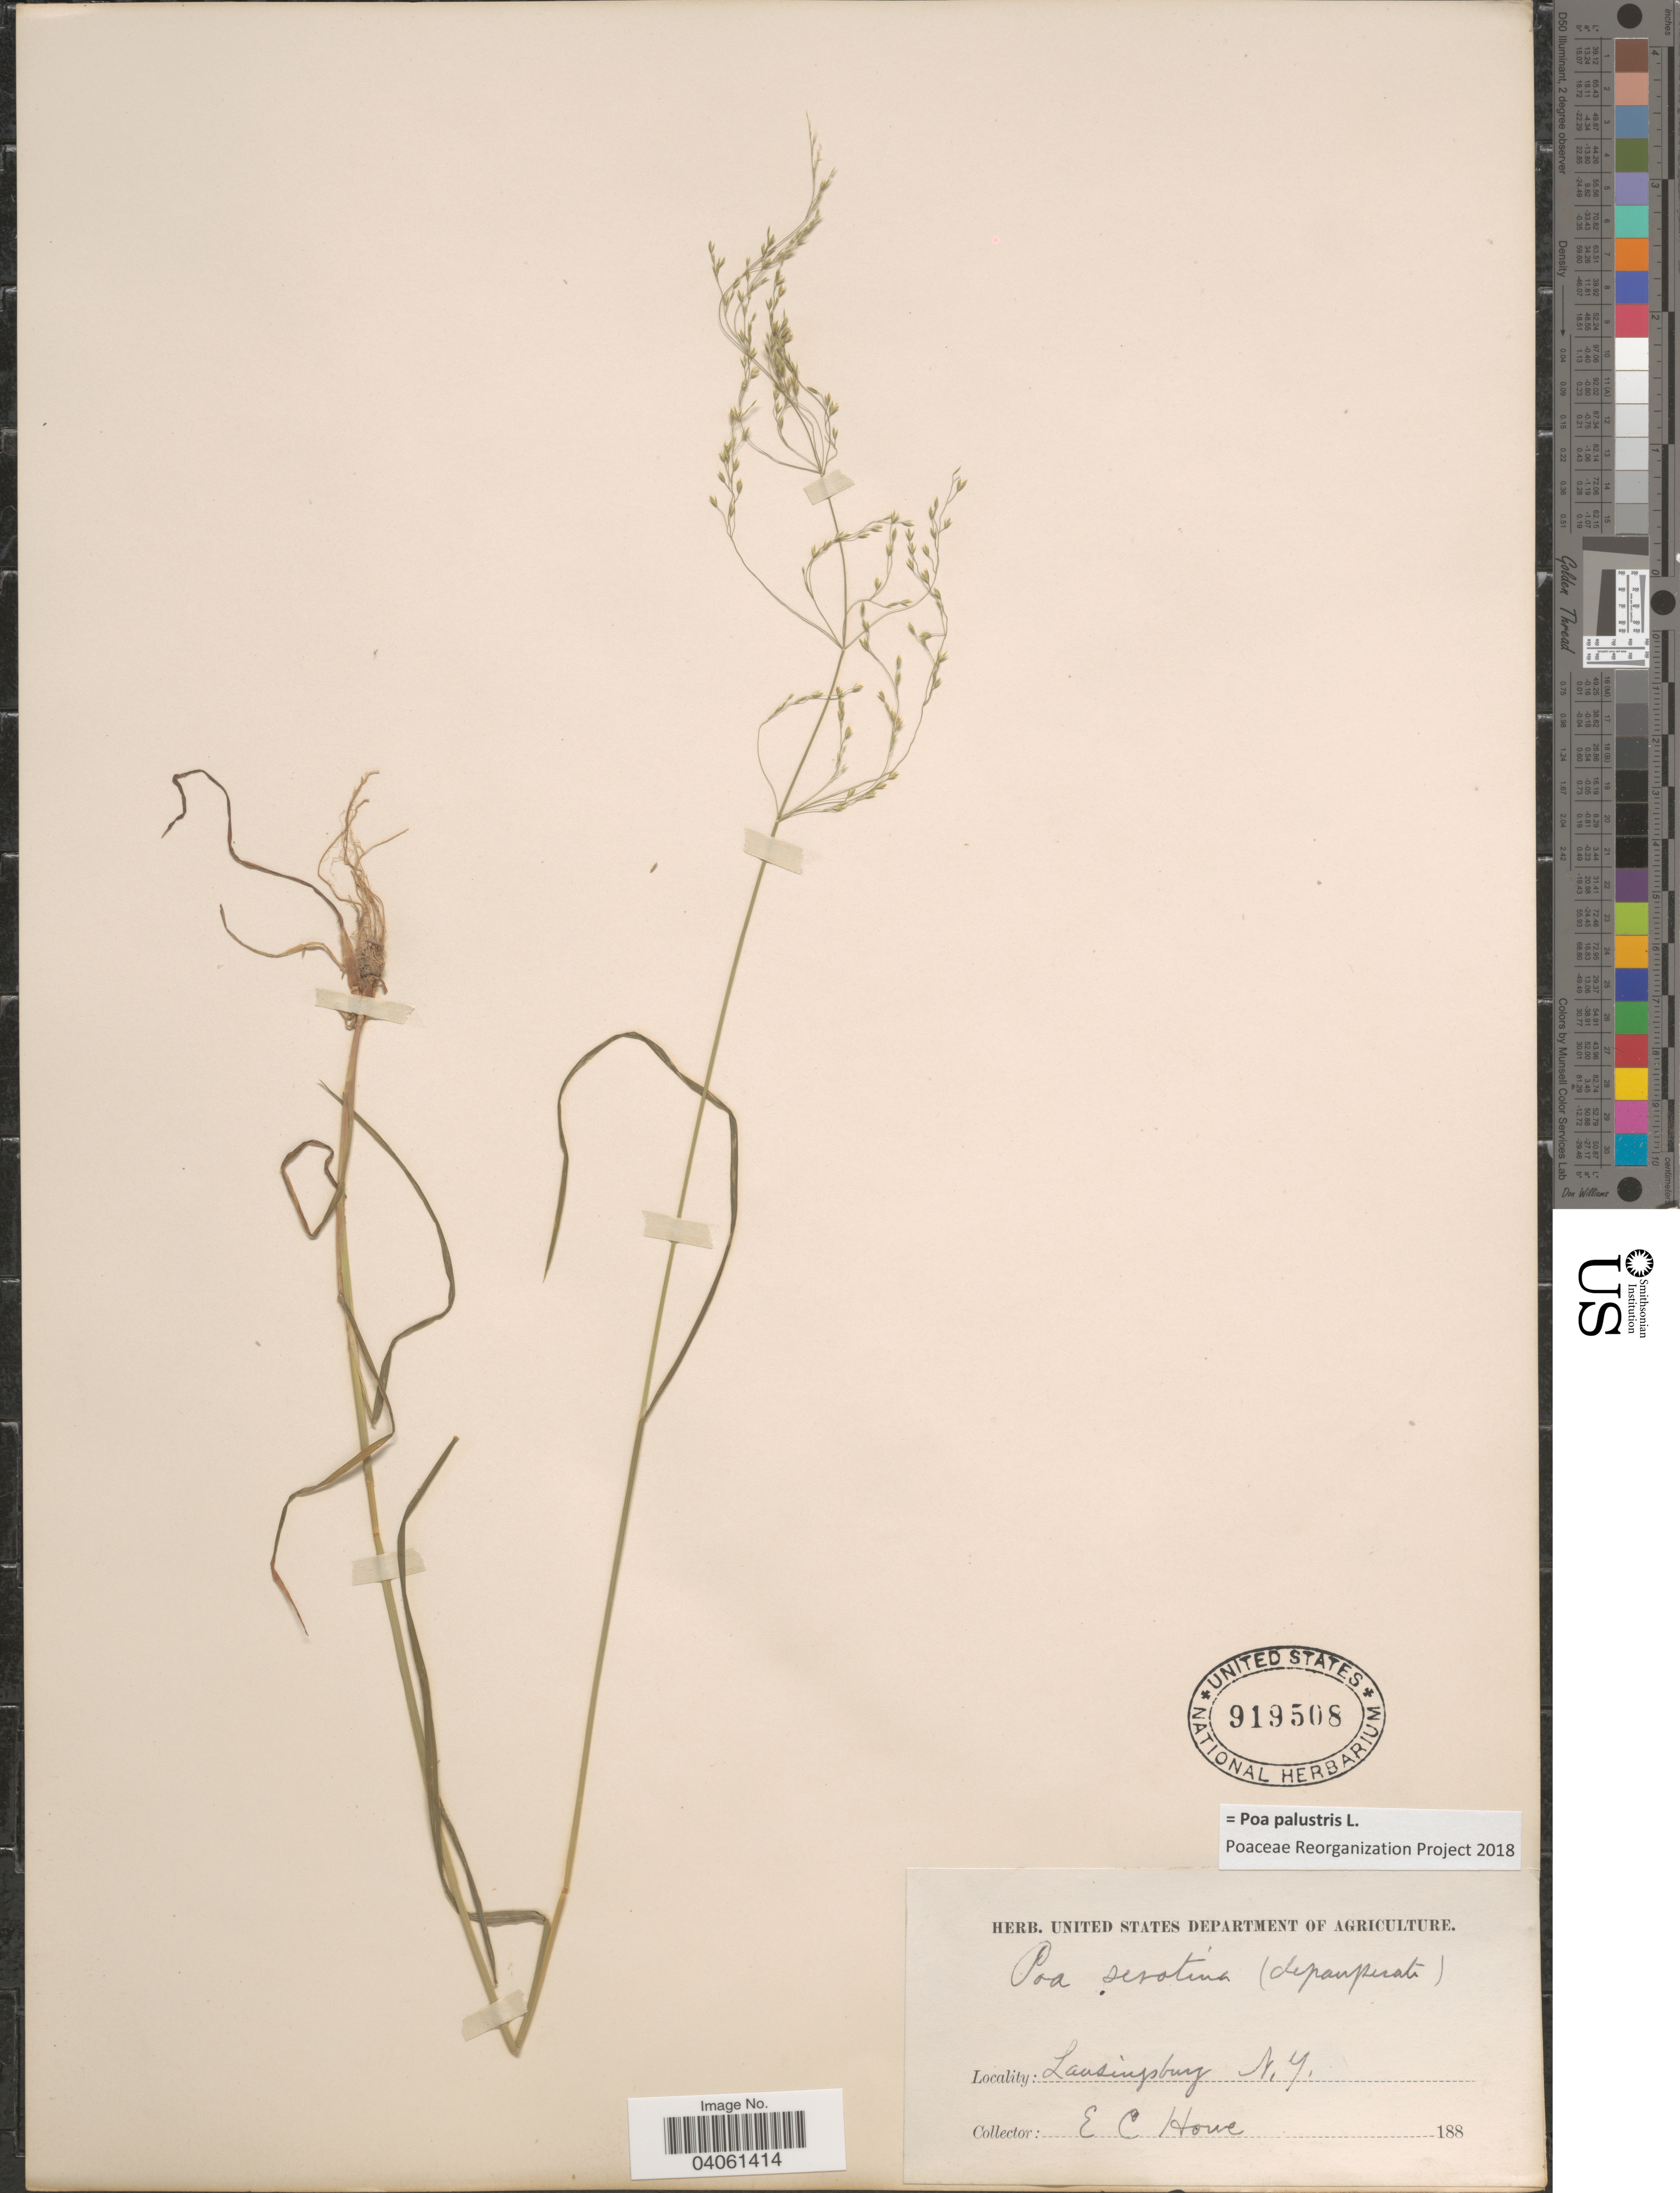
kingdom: Plantae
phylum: Tracheophyta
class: Liliopsida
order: Poales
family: Poaceae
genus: Poa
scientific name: Poa palustris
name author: L.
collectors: E. Howe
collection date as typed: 188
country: United States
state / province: New York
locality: Lansingsburg.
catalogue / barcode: US 919508